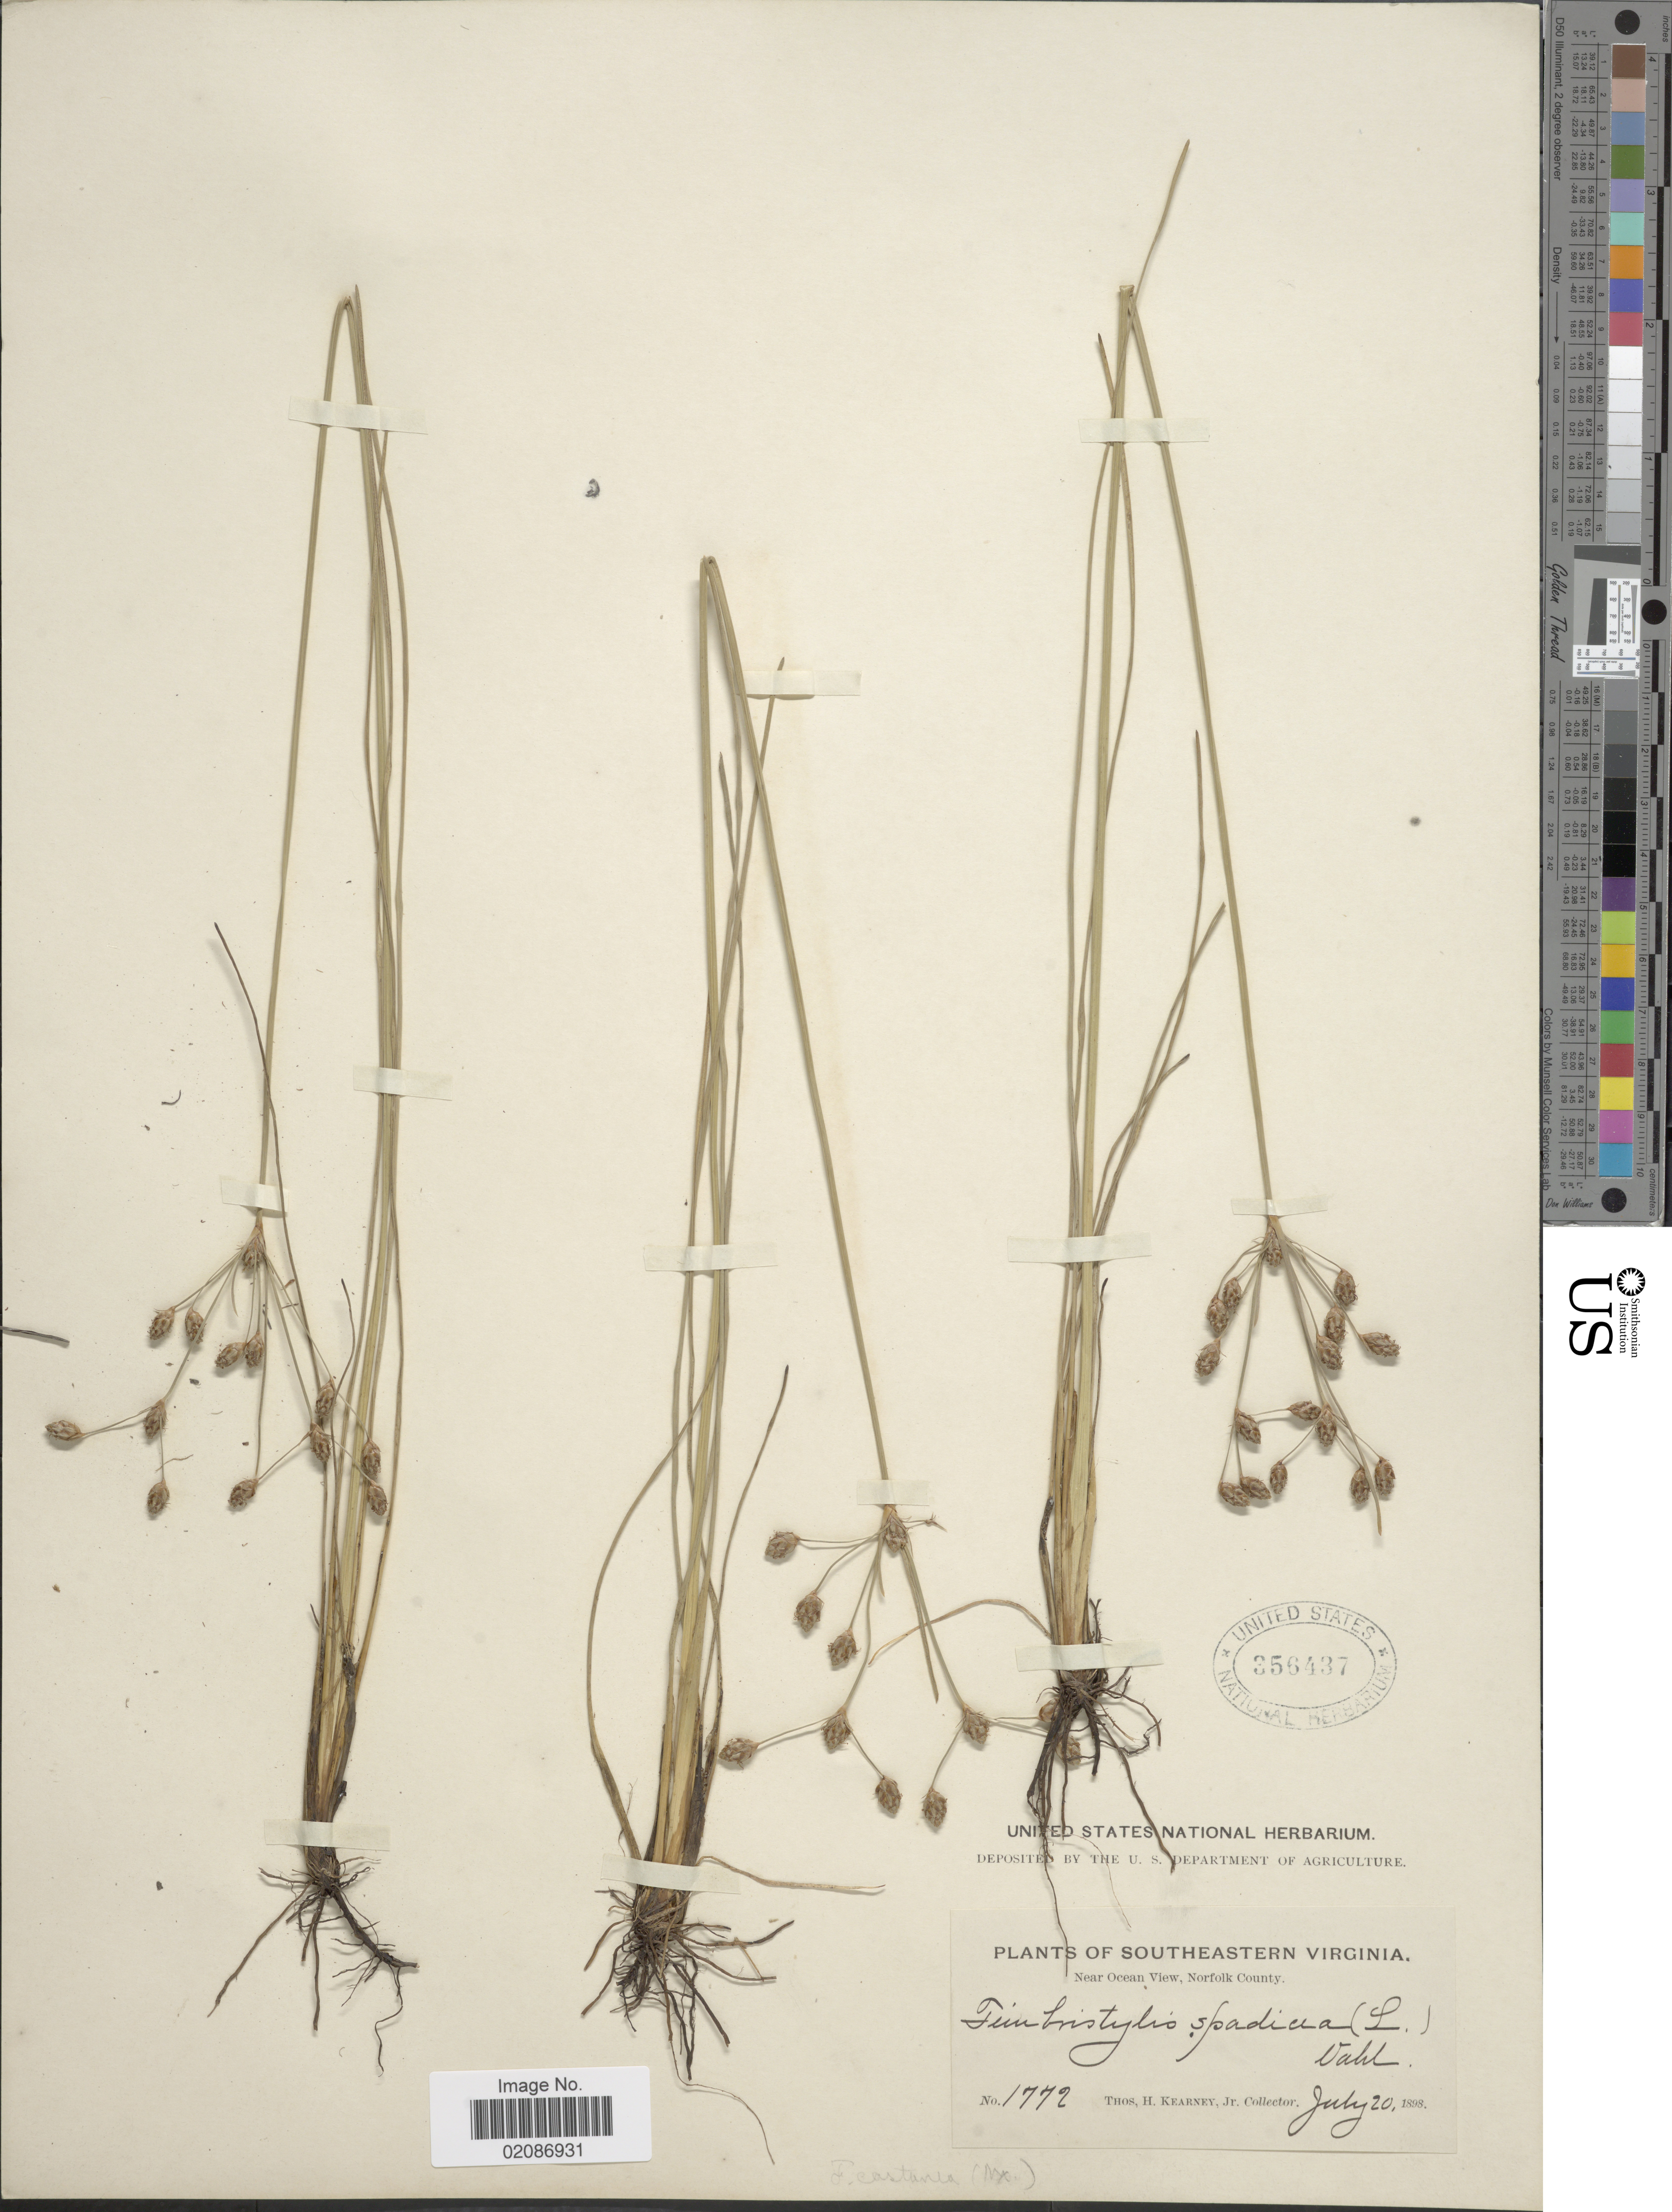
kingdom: Plantae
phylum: Tracheophyta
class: Liliopsida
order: Poales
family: Cyperaceae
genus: Fimbristylis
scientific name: Fimbristylis castanea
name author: (Michx.) Vahl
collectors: T. H. Kearney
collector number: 1772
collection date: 1898-07-20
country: United States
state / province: Virginia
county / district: City of Norfolk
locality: Southeastern Virginia, Near Ocean View, Norfolk County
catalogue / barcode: US 356437